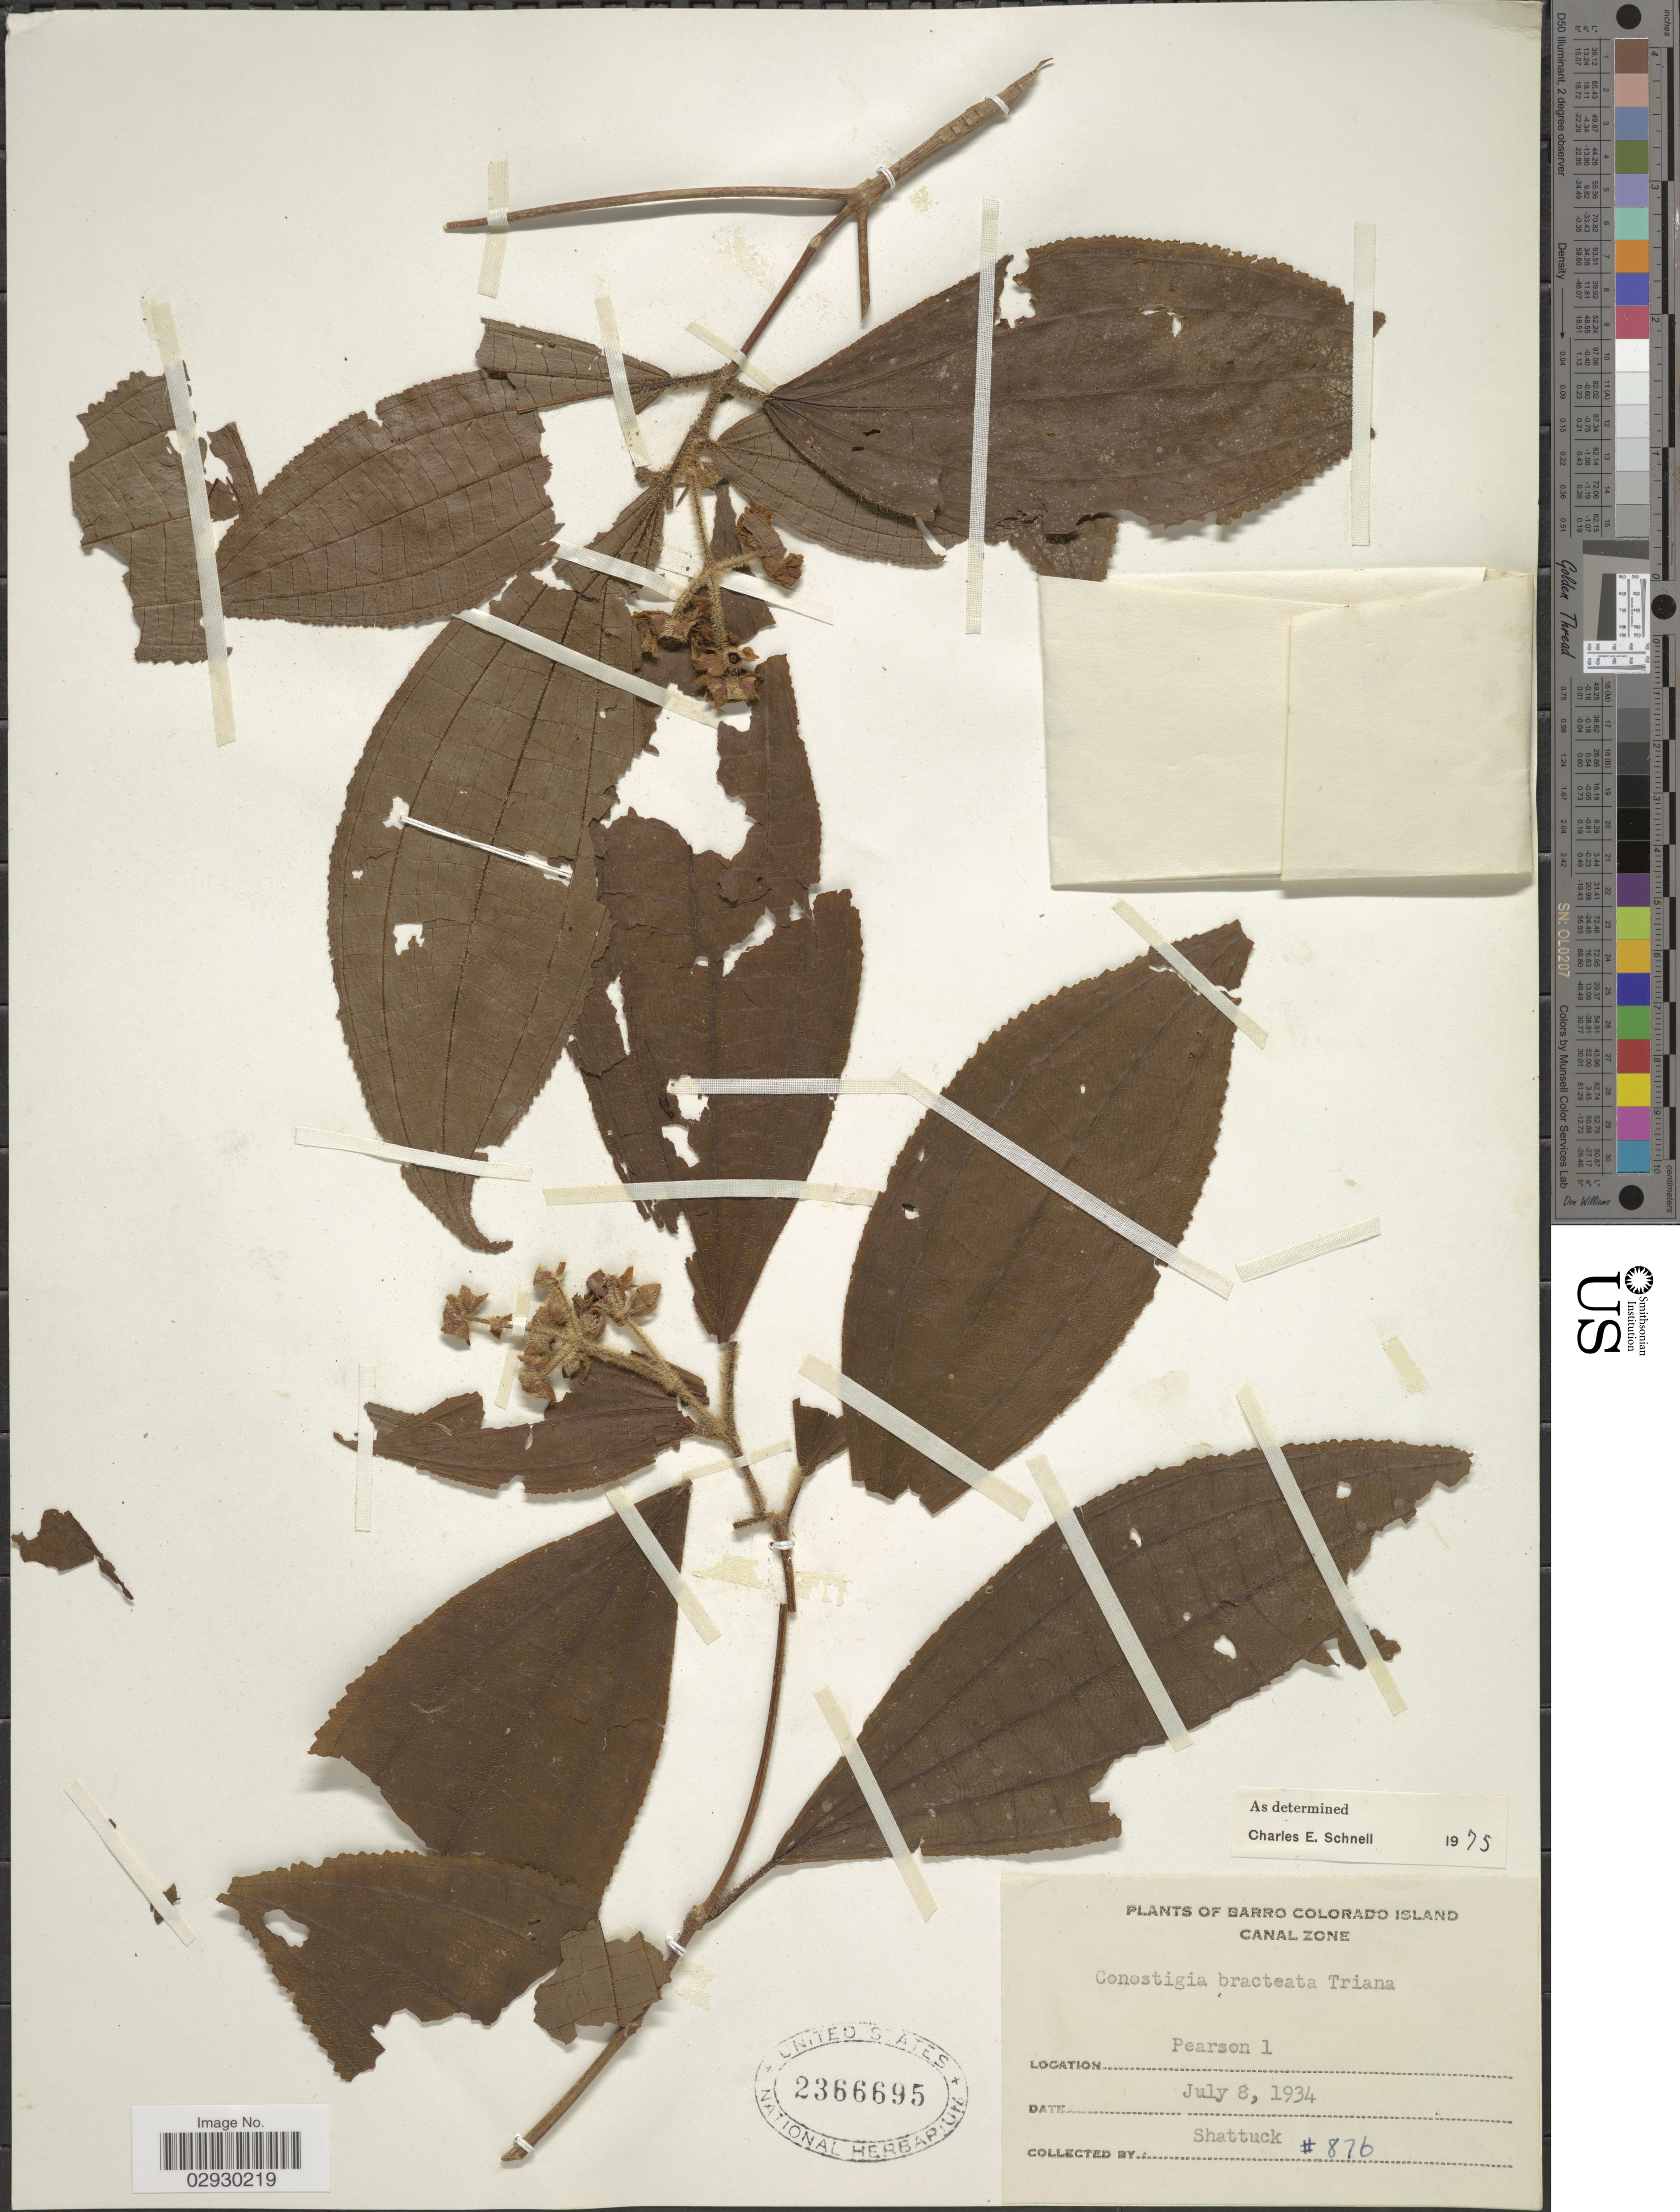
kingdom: Plantae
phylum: Tracheophyta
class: Magnoliopsida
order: Myrtales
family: Melastomataceae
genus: Conostegia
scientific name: Conostegia bracteata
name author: Triana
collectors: Shattuck, --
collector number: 876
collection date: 1934-07-08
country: Panama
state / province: Panamá Oeste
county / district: Canal Zone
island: Barro Colorado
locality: Barro Colorado Island. Canal Zone. Pearson 1.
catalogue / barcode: US 2366695